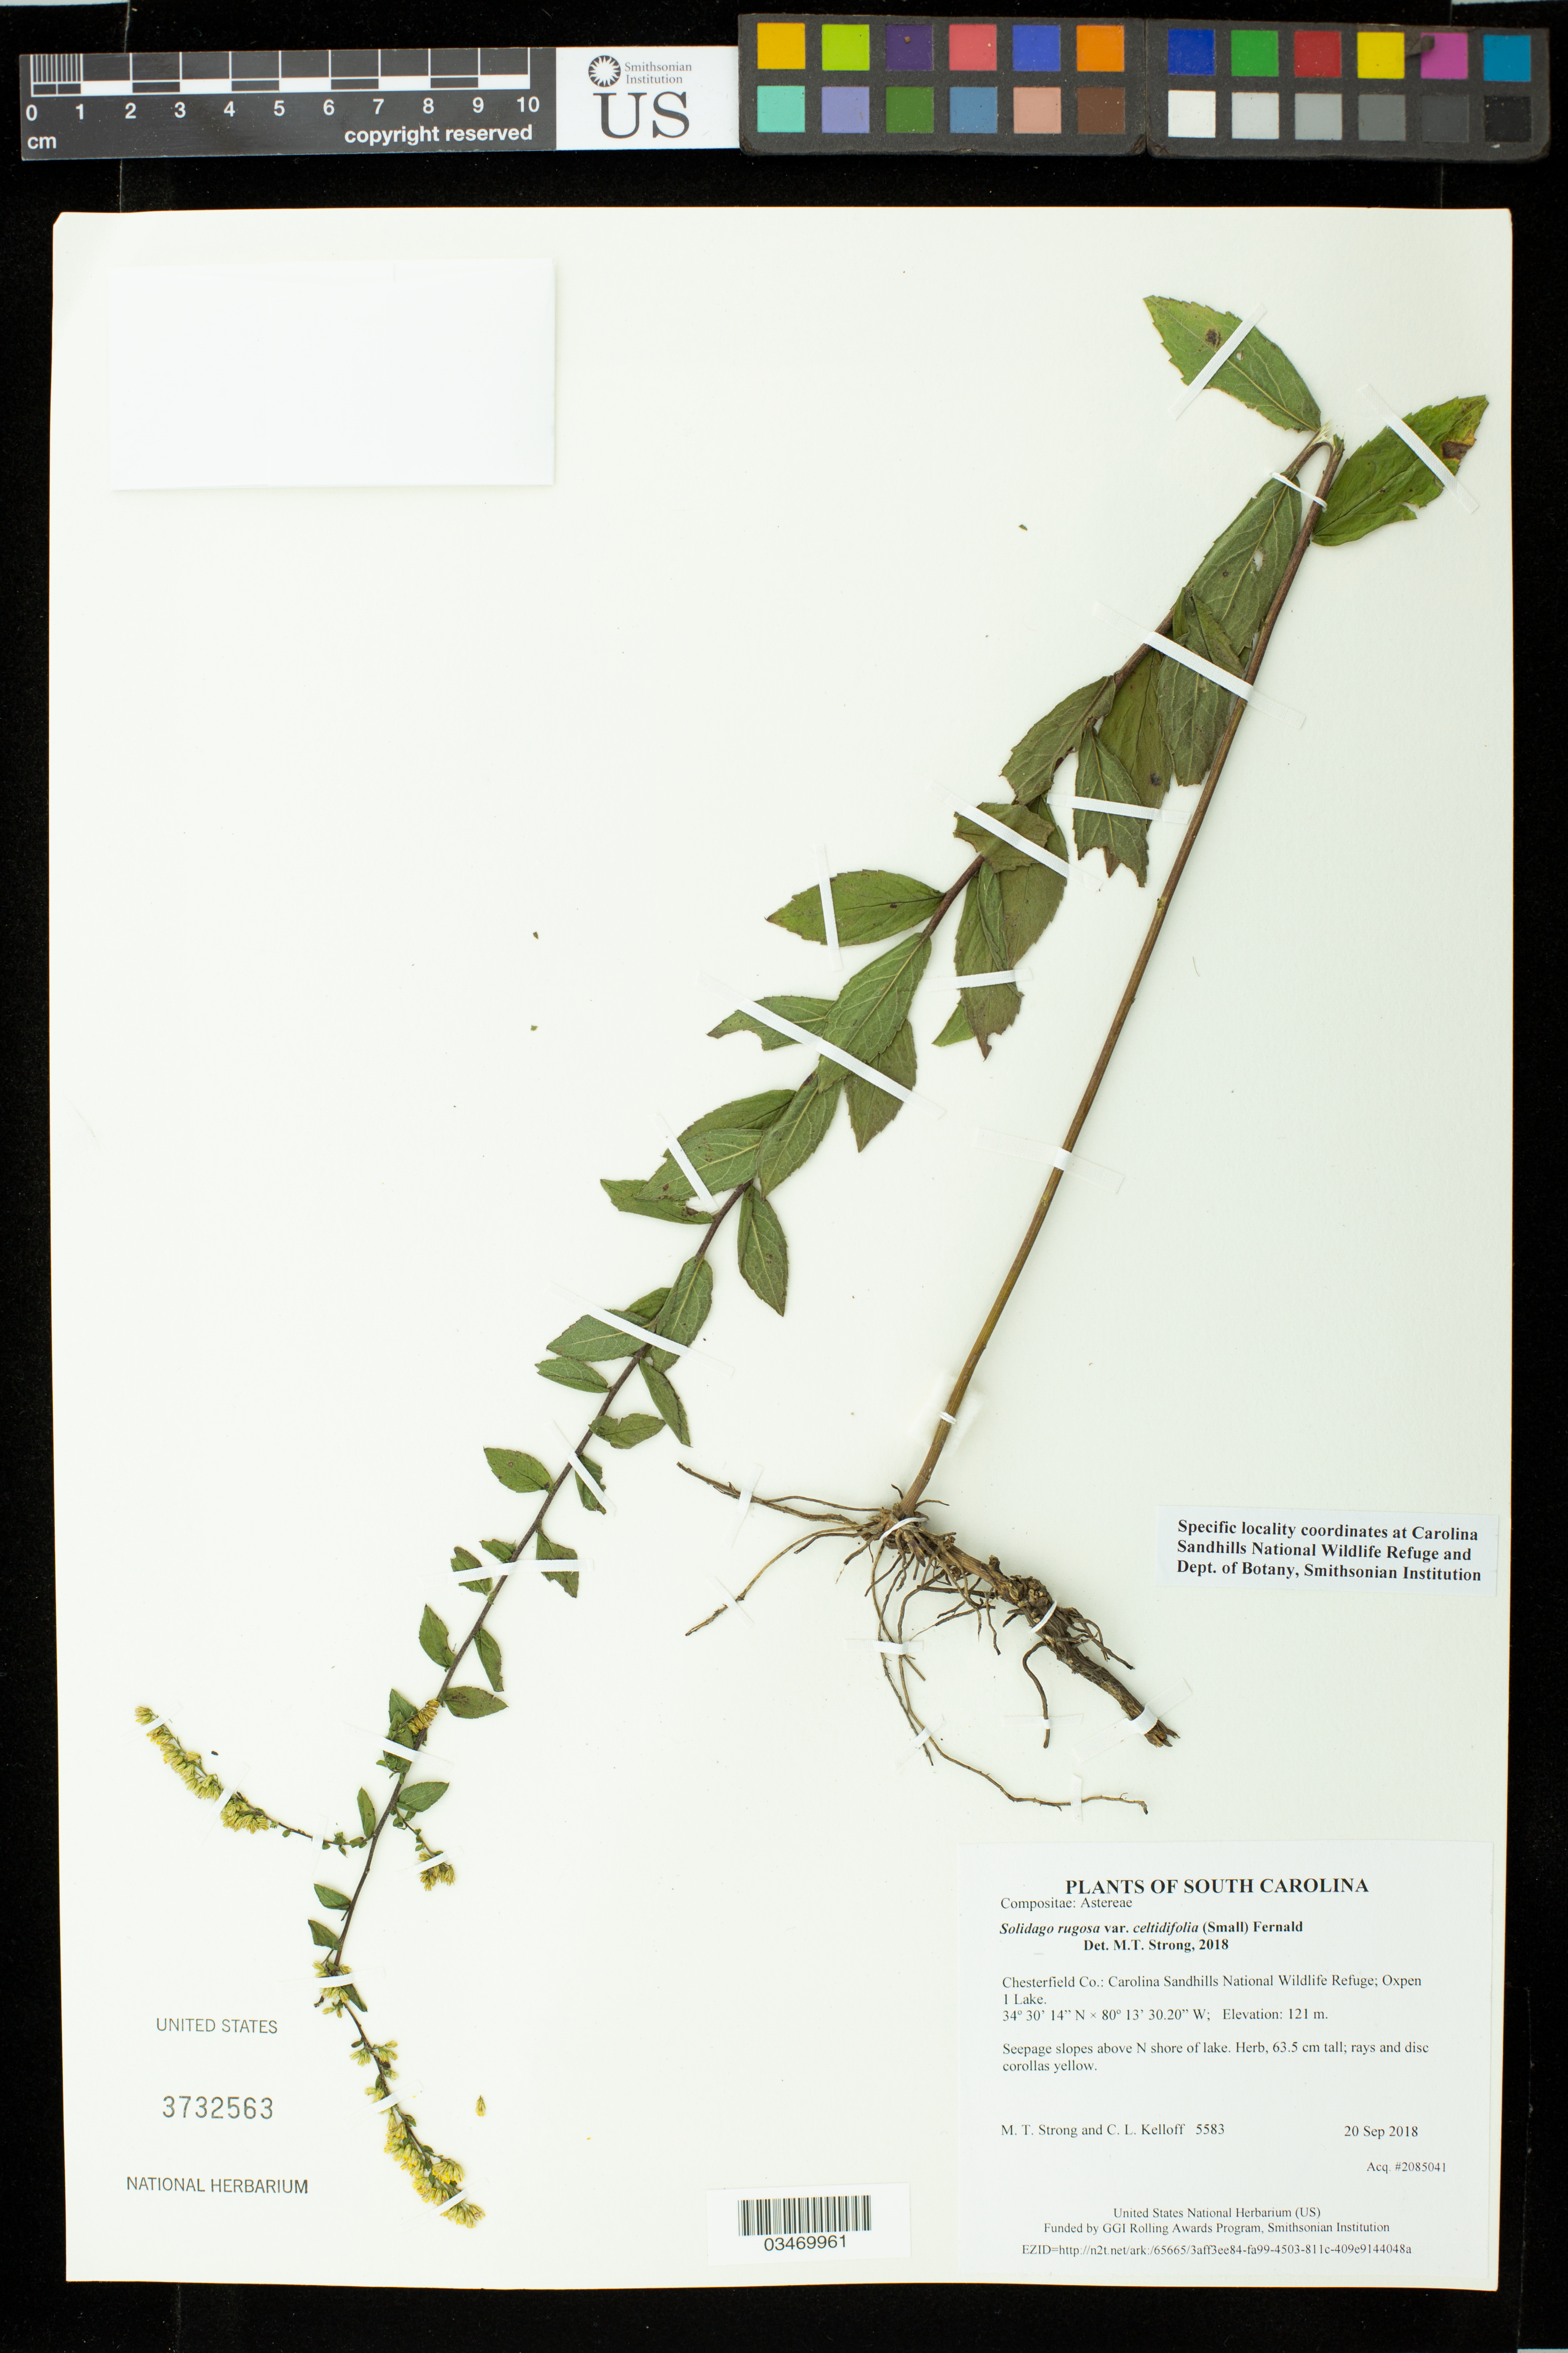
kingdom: Plantae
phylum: Tracheophyta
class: Magnoliopsida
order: Asterales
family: Asteraceae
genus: Solidago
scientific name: Solidago rugosa var. celtidifolia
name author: (Small) Fernald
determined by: Strong, M. T., (US), Smithsonian Institution - National Museum of Natural History (UNITED STATES)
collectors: M. T. Strong & C. L. Kelloff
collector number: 5583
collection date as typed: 20 Sep 2018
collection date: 2018-09-20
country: United States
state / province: South Carolina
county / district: Chesterfield Co.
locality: Carolina Sandhills National Wildlife Refuge; Oxpen 1 seepage slopes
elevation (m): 121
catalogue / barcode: US 3732563